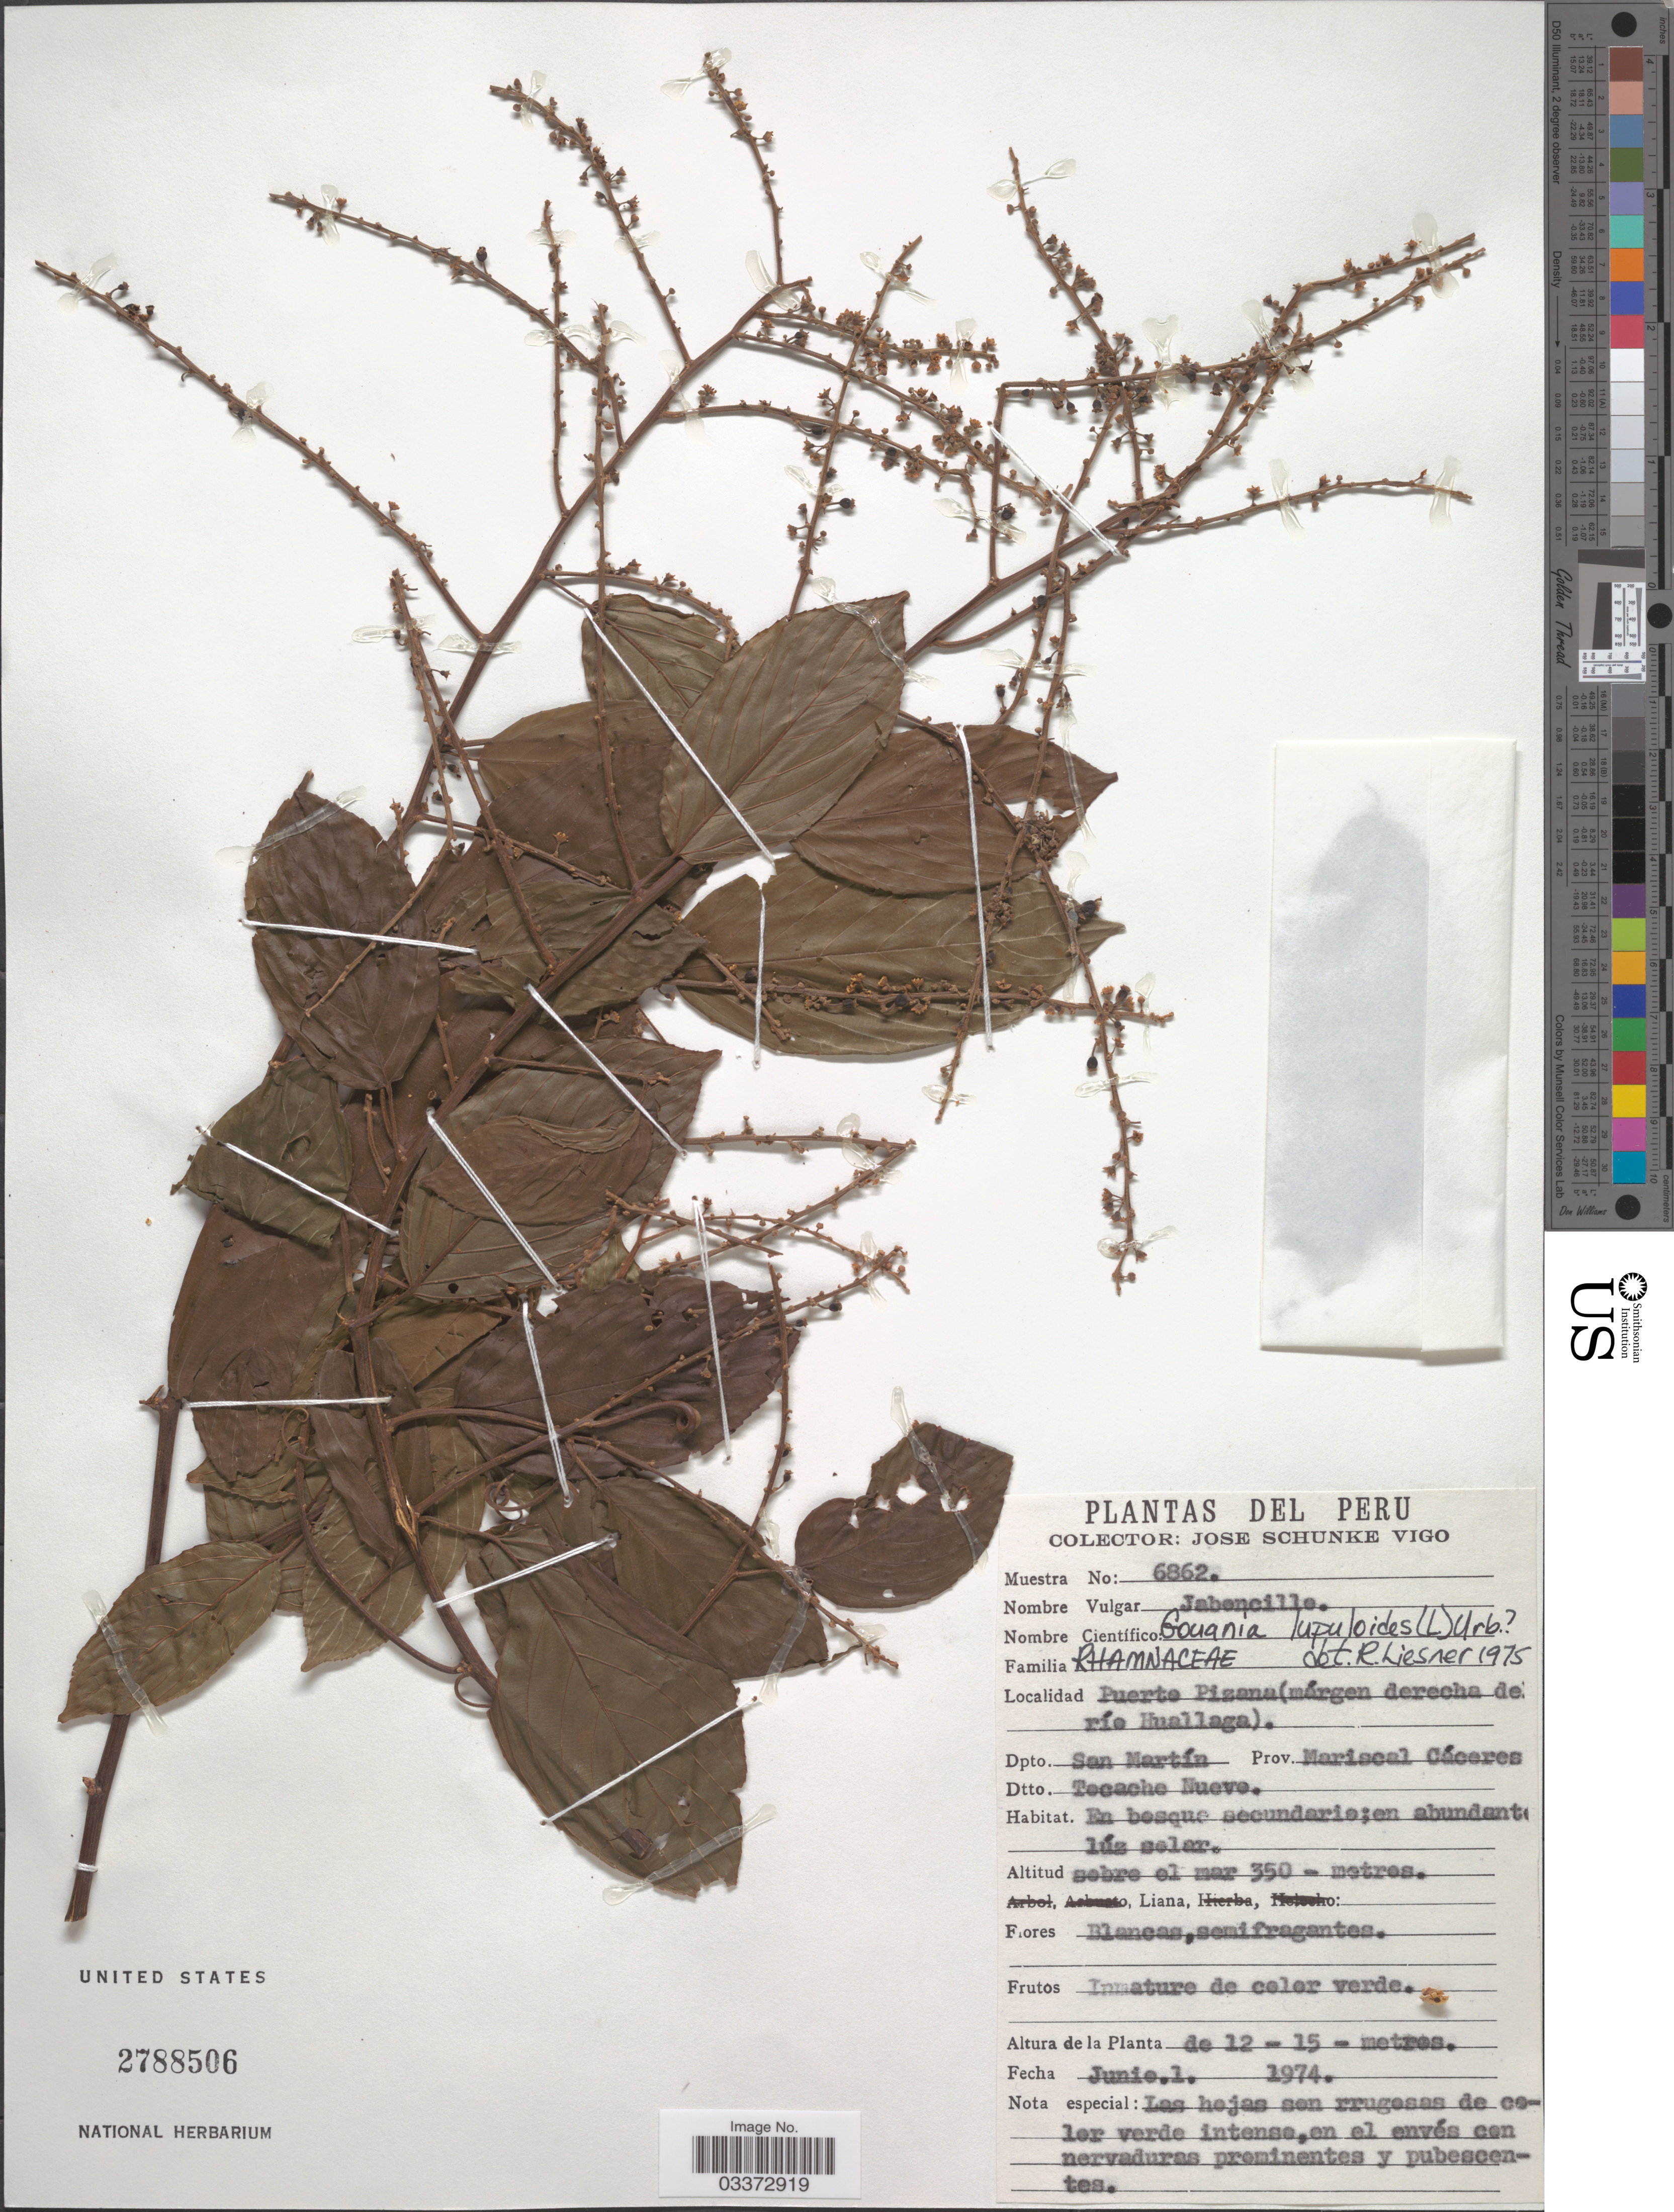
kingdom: Plantae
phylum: Tracheophyta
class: Magnoliopsida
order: Rosales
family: Rhamnaceae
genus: Gouania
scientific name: Gouania trichodonta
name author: Reissek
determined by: Figueira, Mauricio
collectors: J. Schunke Vigo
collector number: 6862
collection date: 1974-06-01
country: Peru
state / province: San Martín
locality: Puerte Pizana (márgen derecha de río Huallaga). Dpto. San Martín. Prov. Mariscal Cáceres. Dtto. Tocache Nuevo.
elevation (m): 350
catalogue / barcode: US 2788506